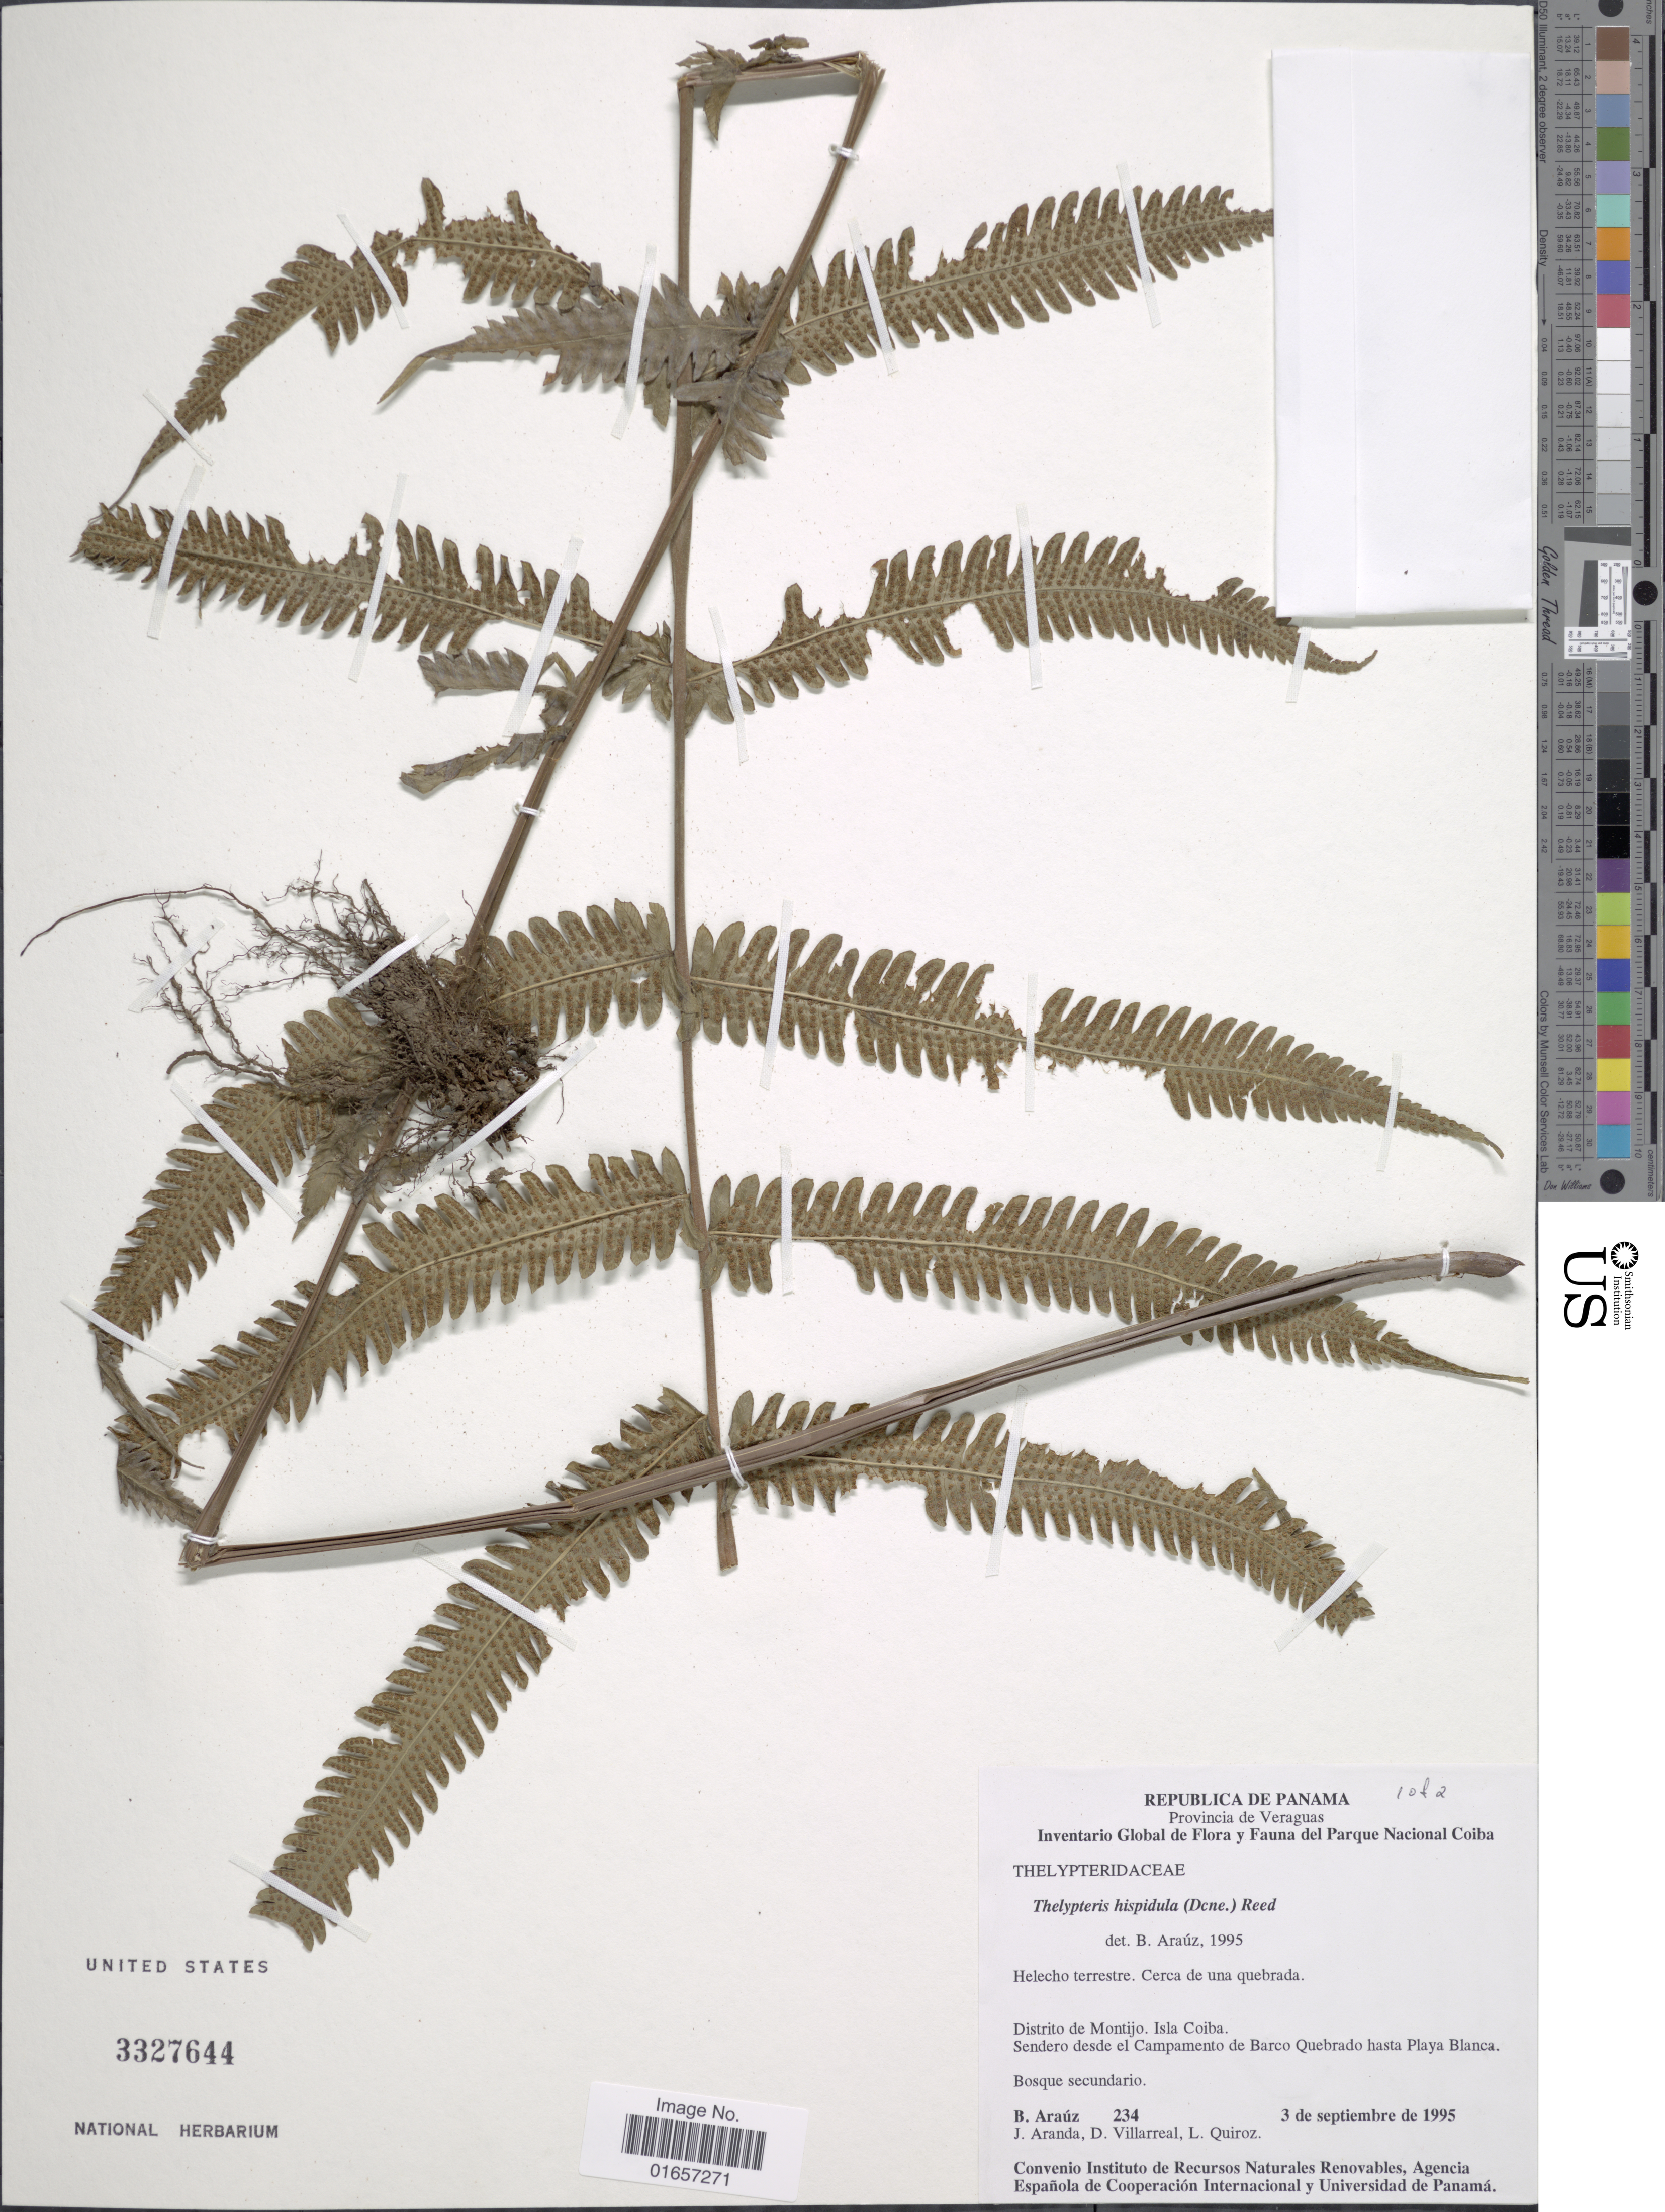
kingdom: Plantae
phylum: Tracheophyta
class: Polypodiopsida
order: Polypodiales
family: Thelypteridaceae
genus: Christella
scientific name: Christella hispidula var. hispidula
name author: (Decne.) Holttum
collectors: B. Araúz, J. Aranda, D. Villarreal & L. Quiroz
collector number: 234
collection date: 1995-09-03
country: Panama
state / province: Veraguas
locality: Distrito de Montijo, Isla Coiba, Sendero desde el Campamento de Barco Quebrado hasta Playa Blanca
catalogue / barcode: US 3327644